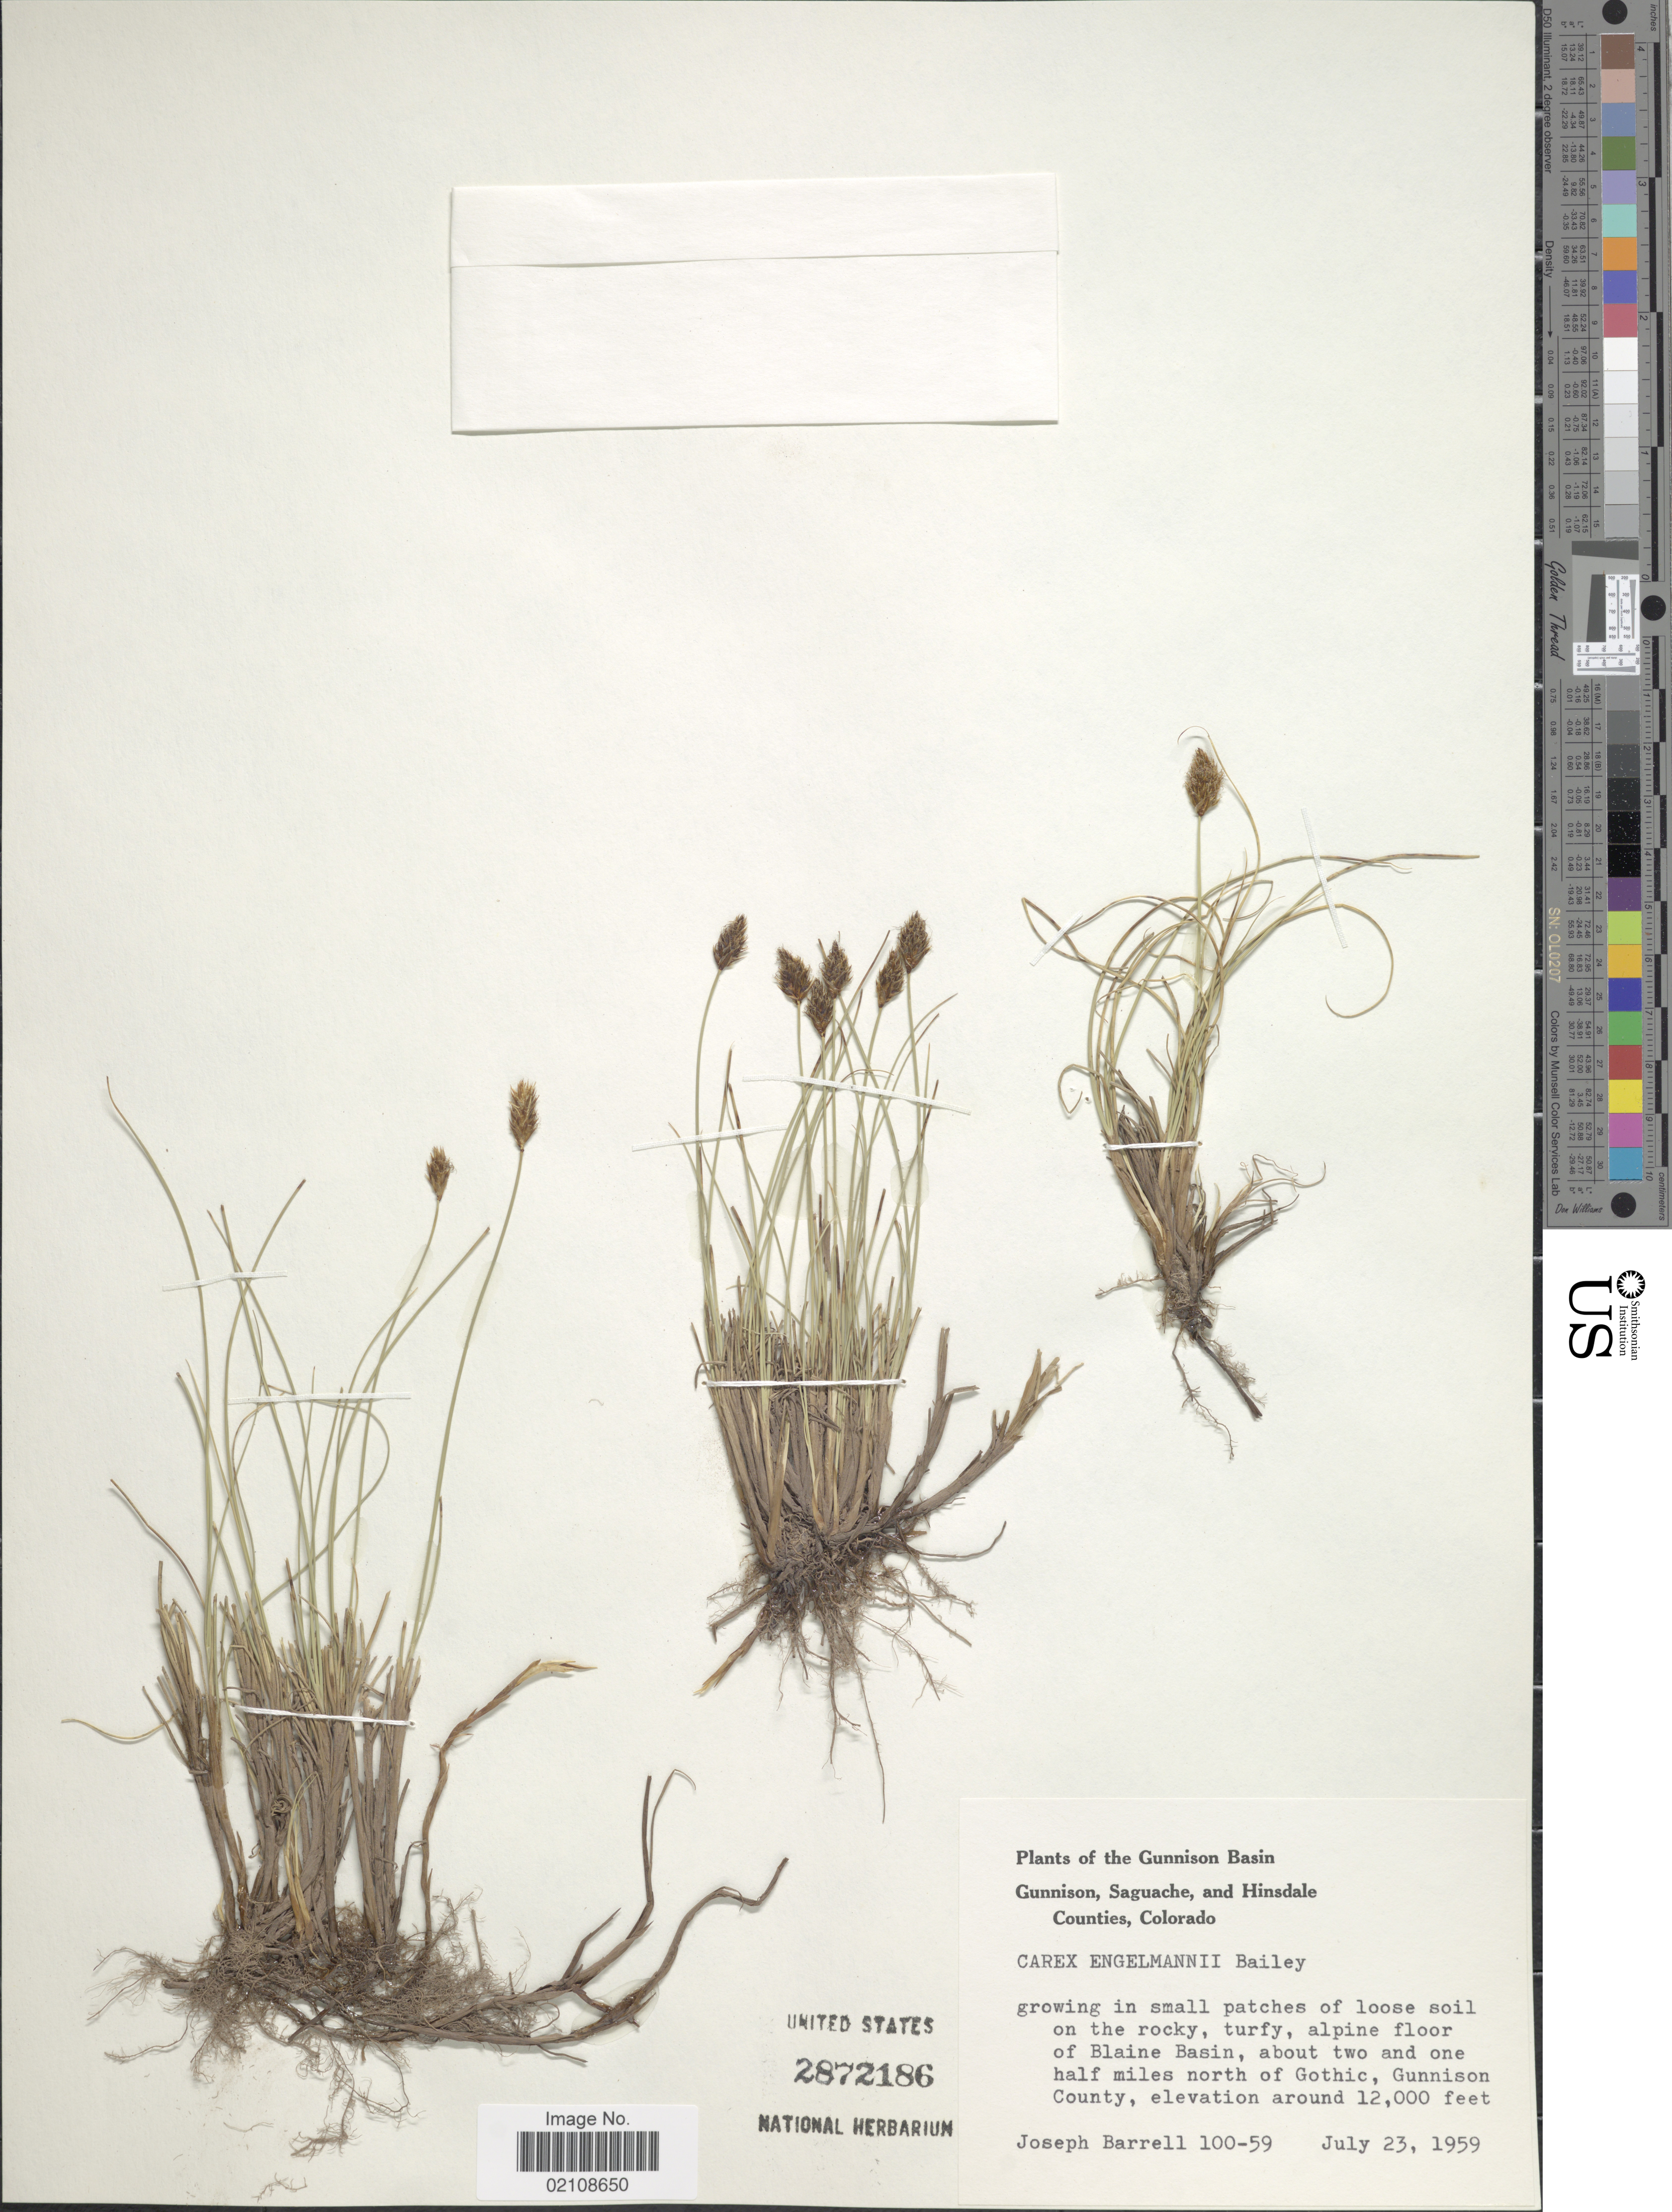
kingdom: Plantae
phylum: Tracheophyta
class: Liliopsida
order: Poales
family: Cyperaceae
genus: Carex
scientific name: Carex engelmannii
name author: L.H. Bailey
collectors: J. Barrell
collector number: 100-59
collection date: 1959-07-23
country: United States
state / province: Colorado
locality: Gunnison Basin, Gunnison, Saguache, and Hinsdale Counties, in small patches of loose soil on the rocky, turfy, alpine floor of Blaine Basin, about two and one half miles north of Gothick, Gunnison County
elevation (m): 3658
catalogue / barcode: US 2872186